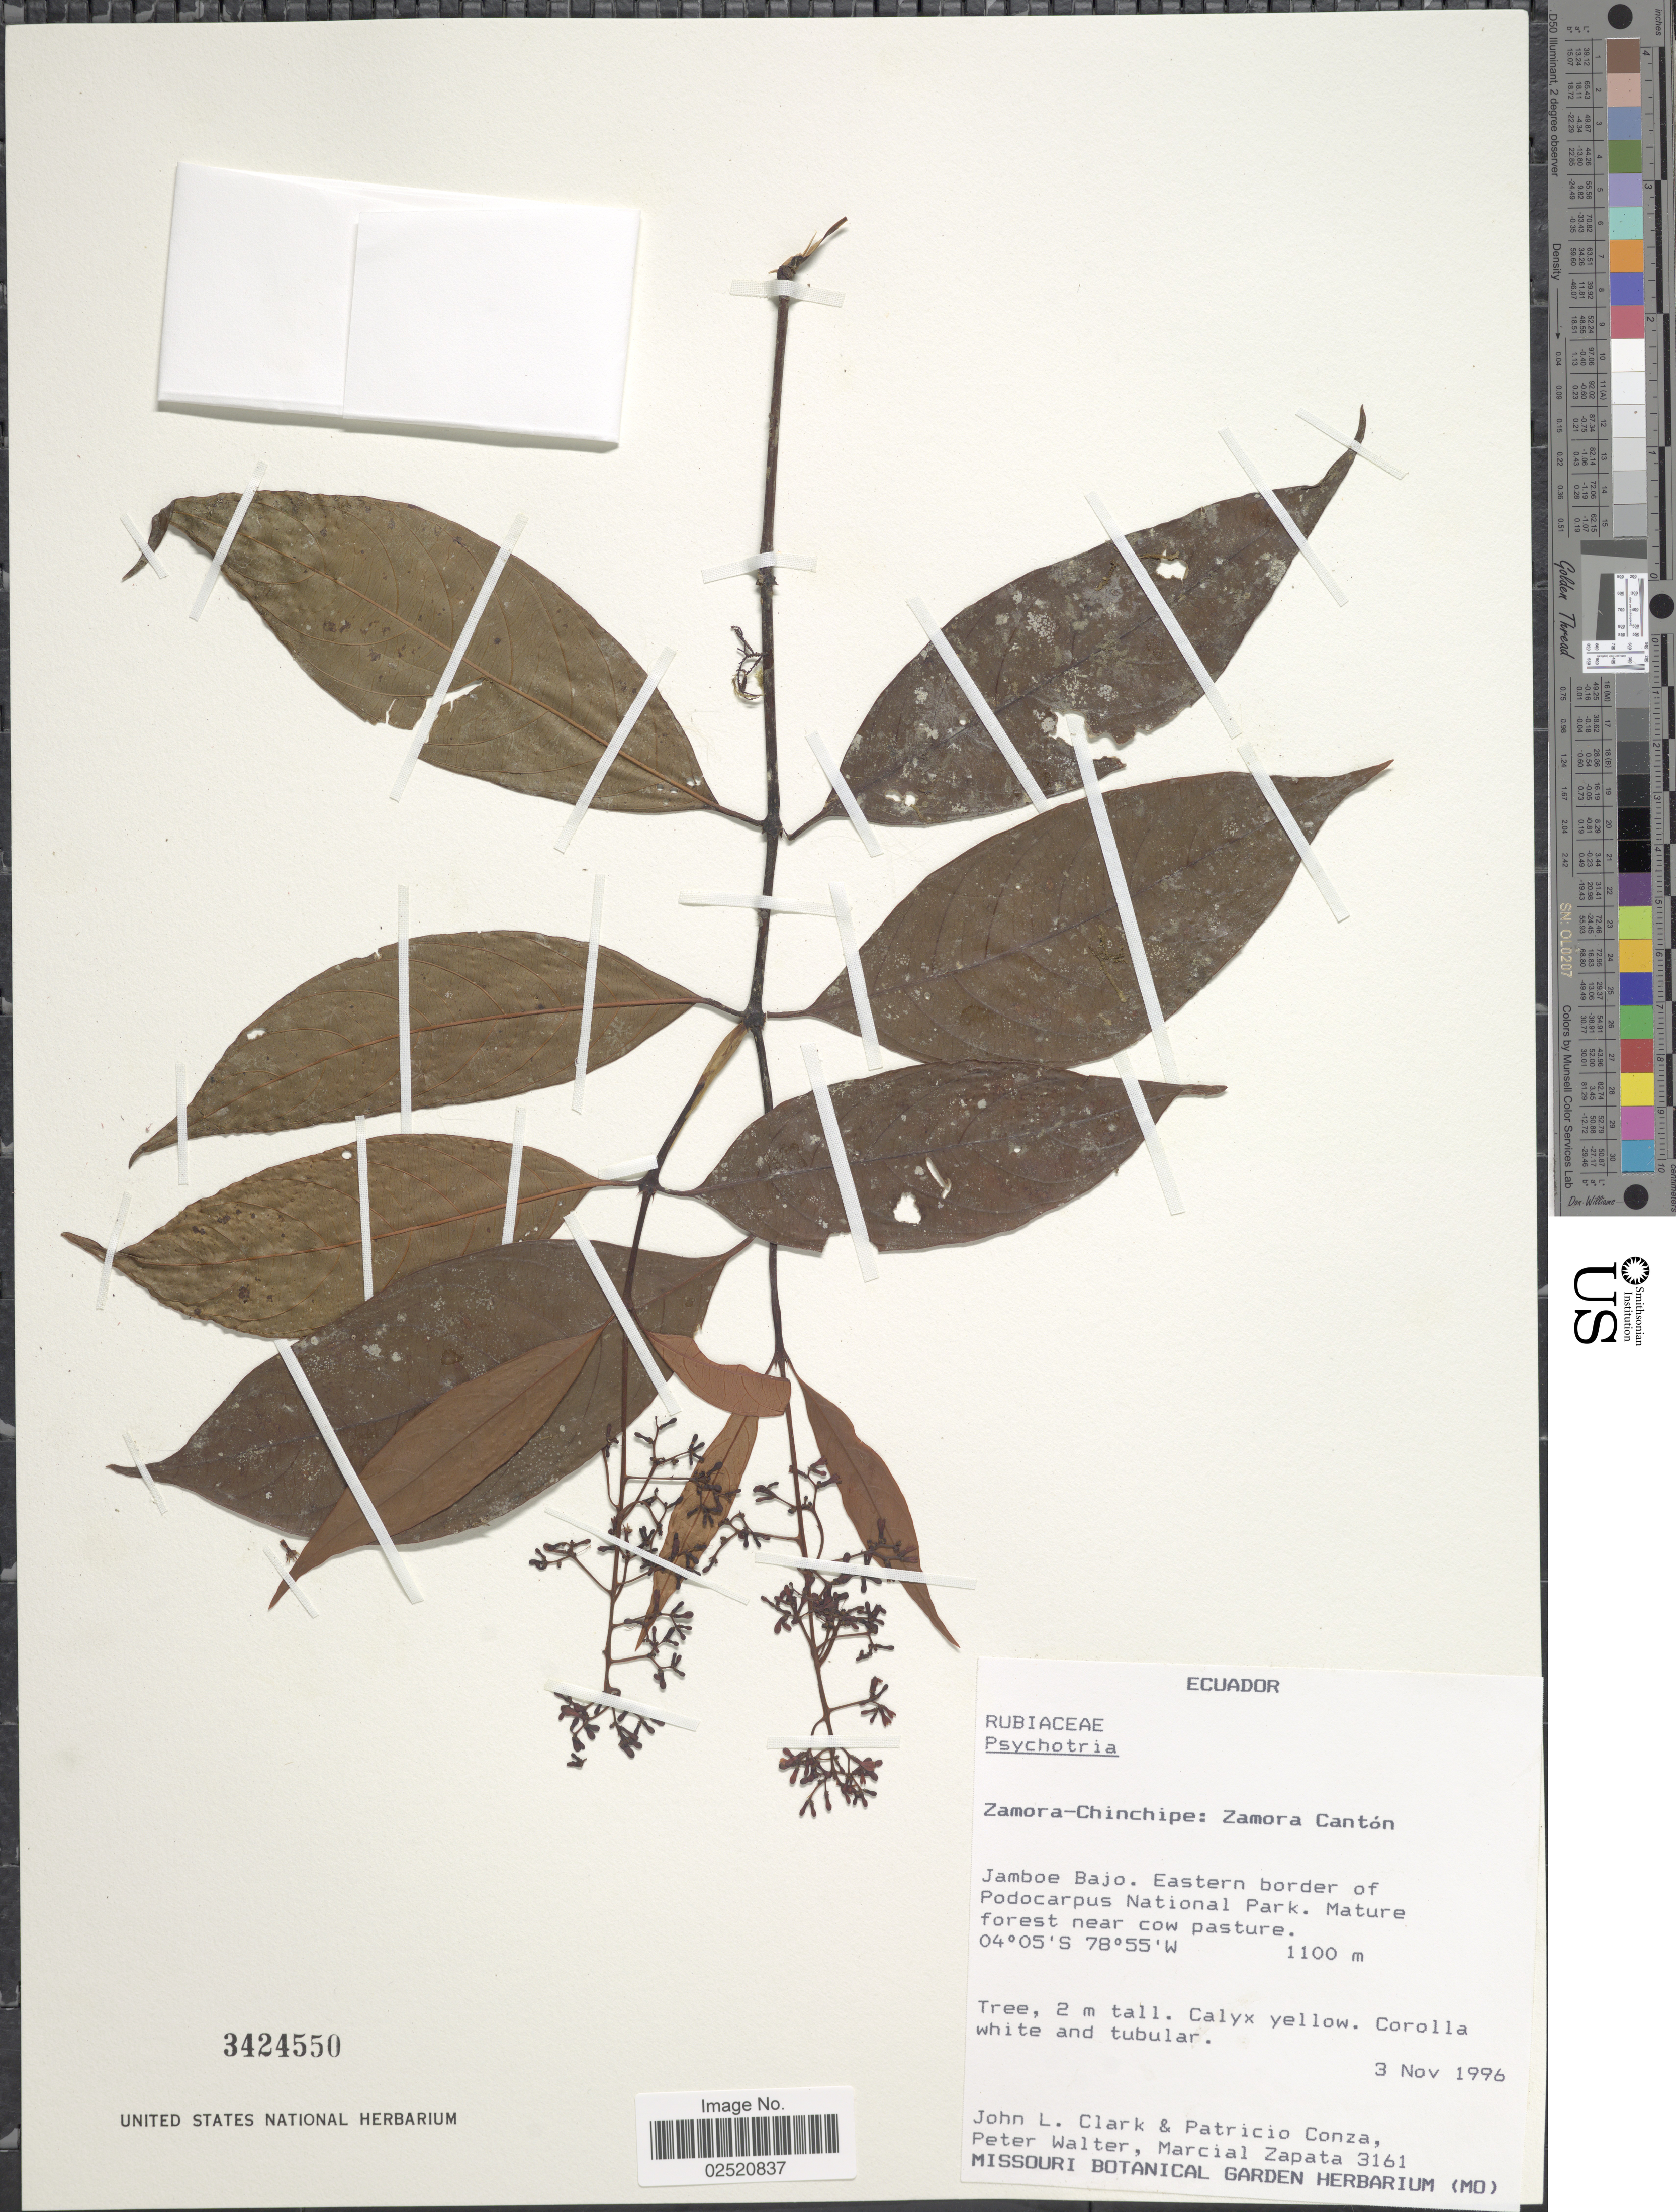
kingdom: Plantae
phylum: Tracheophyta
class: Magnoliopsida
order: Gentianales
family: Rubiaceae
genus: Psychotria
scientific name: Psychotria sp.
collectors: J. L. Clark, P. Conza, P. Walter & M. Zapata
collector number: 3161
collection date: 1996-11-03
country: Ecuador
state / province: Zamora-Chinchipe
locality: Zamora Canton, Jamboe Bajo, Eastern border of Podocarpus National Park, mature forest near cow pasture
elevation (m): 1100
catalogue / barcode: US 3424550